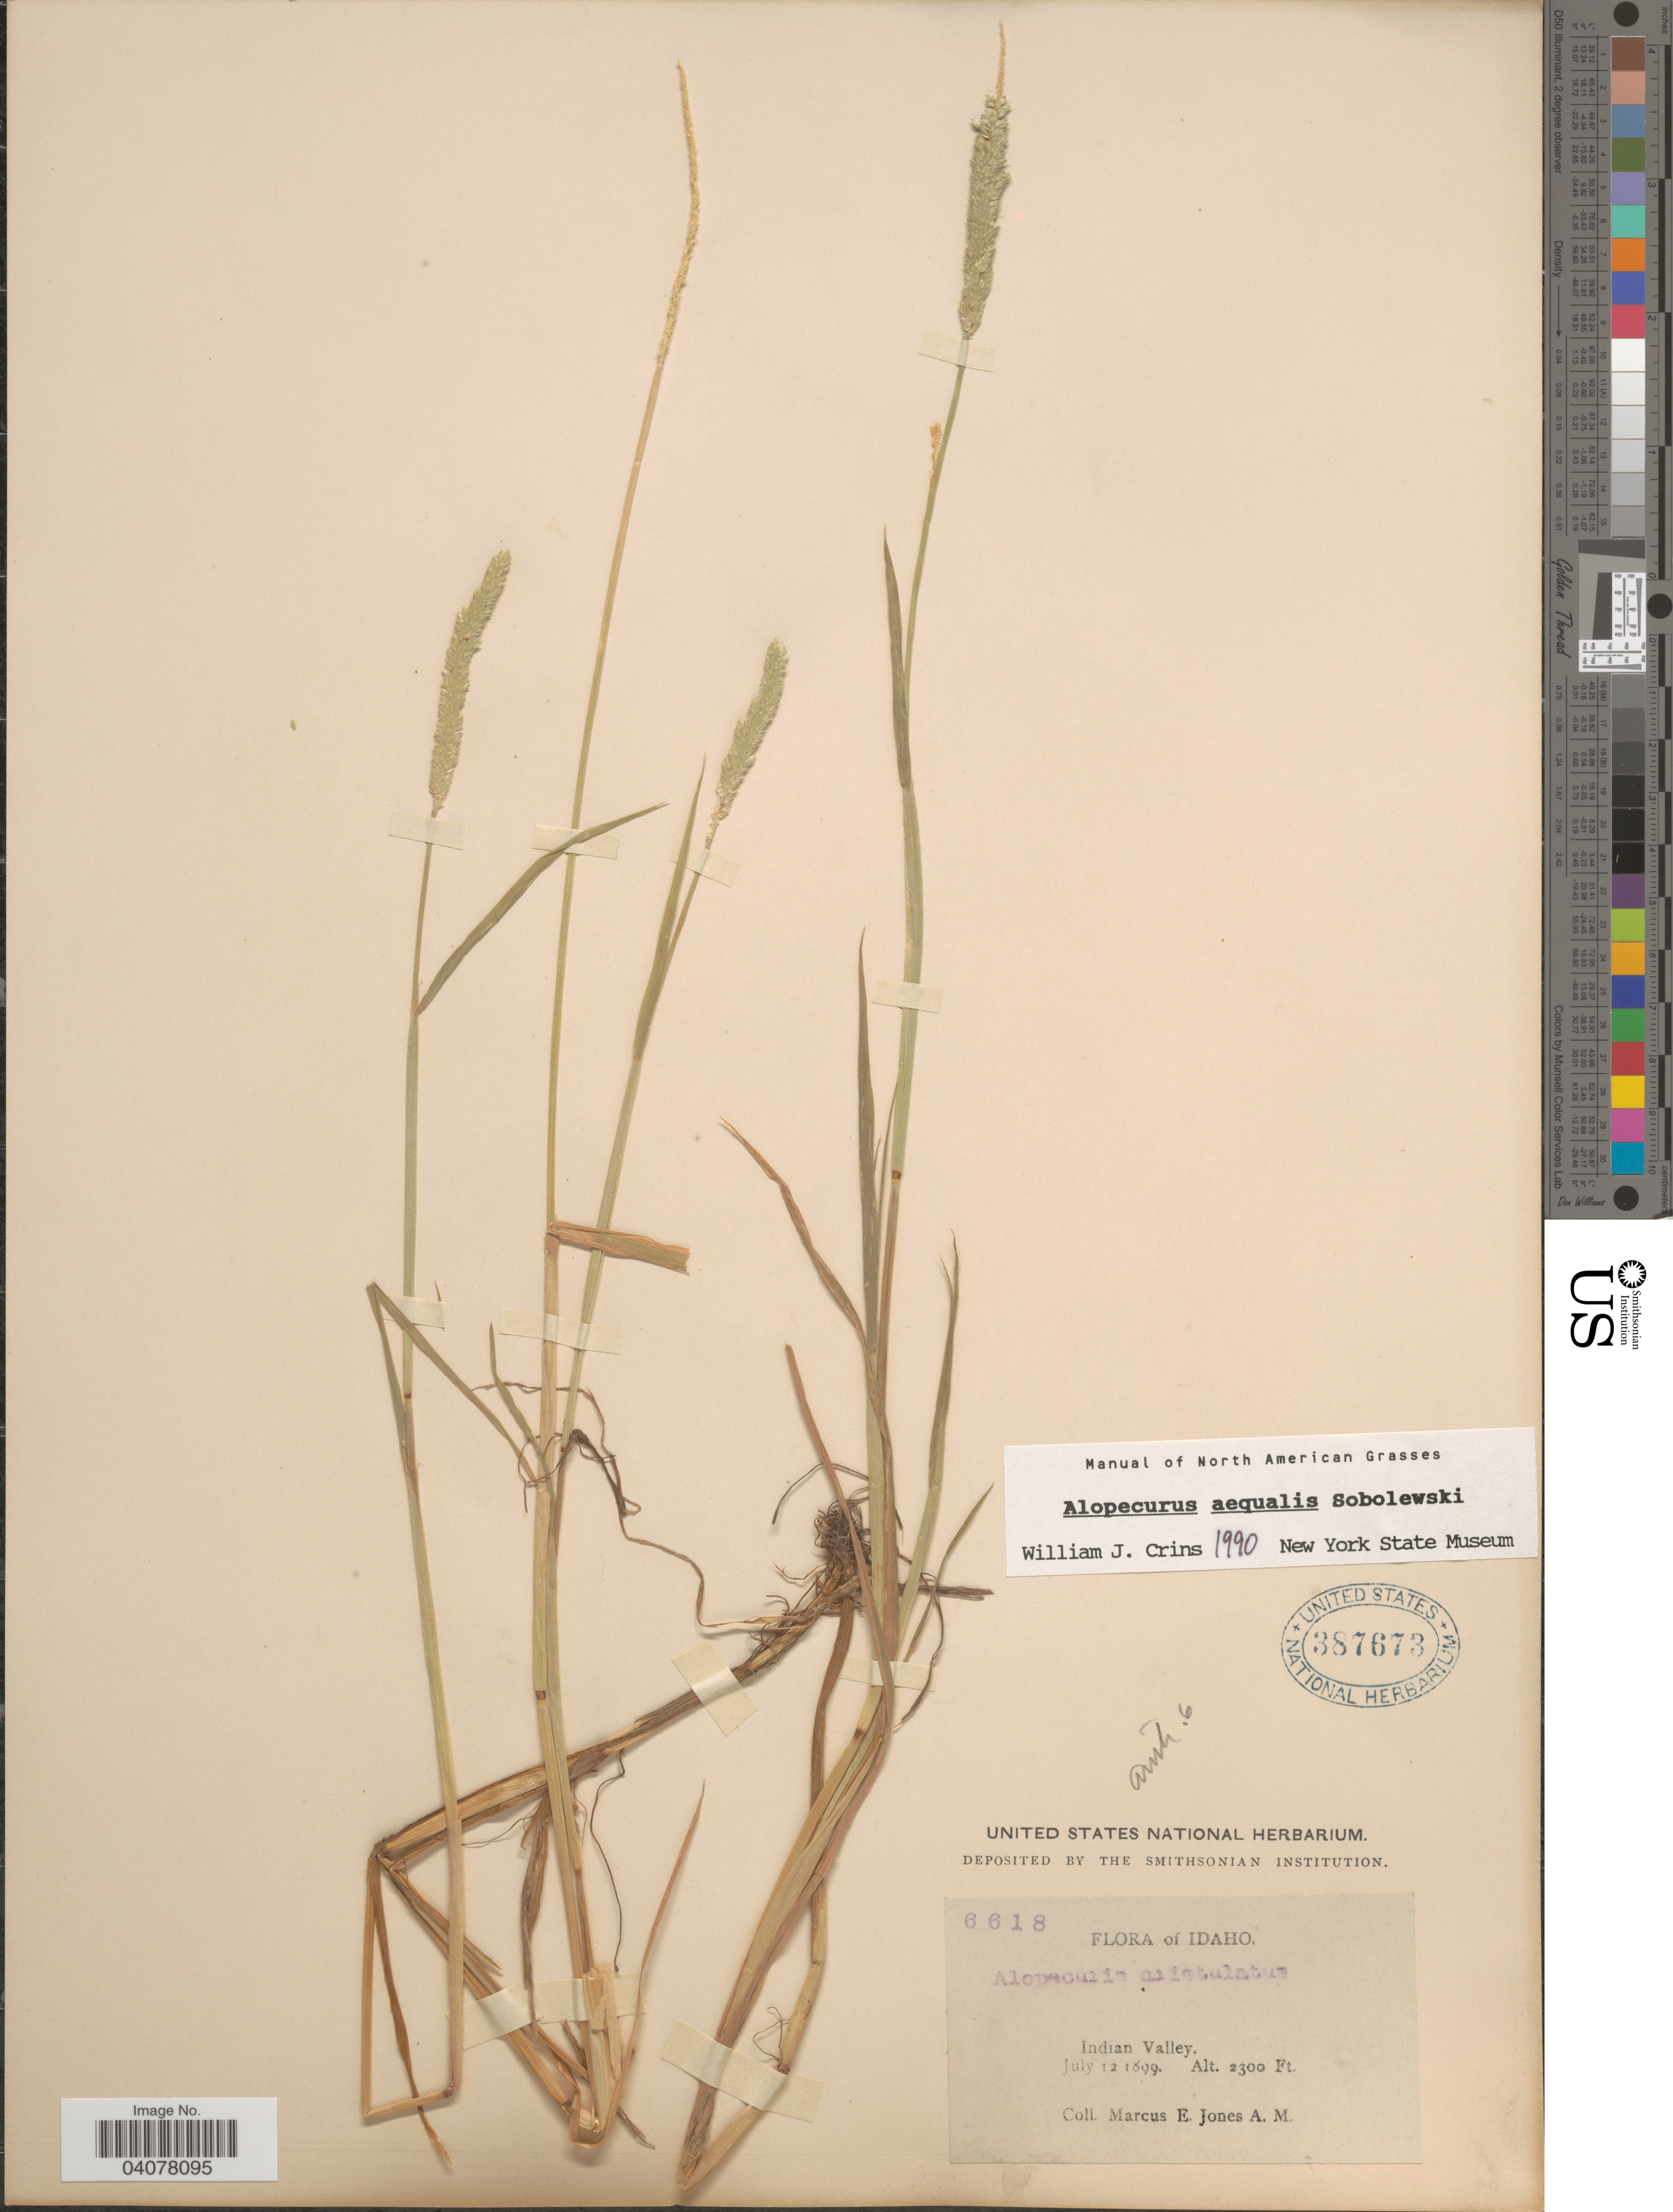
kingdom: Plantae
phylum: Tracheophyta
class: Liliopsida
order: Poales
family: Poaceae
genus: Alopecurus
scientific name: Alopecurus aequalis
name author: Sobol.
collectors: M. E. Jones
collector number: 6618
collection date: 1899-07-12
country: United States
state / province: Idaho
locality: Indian Valley.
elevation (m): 701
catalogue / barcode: US 387673